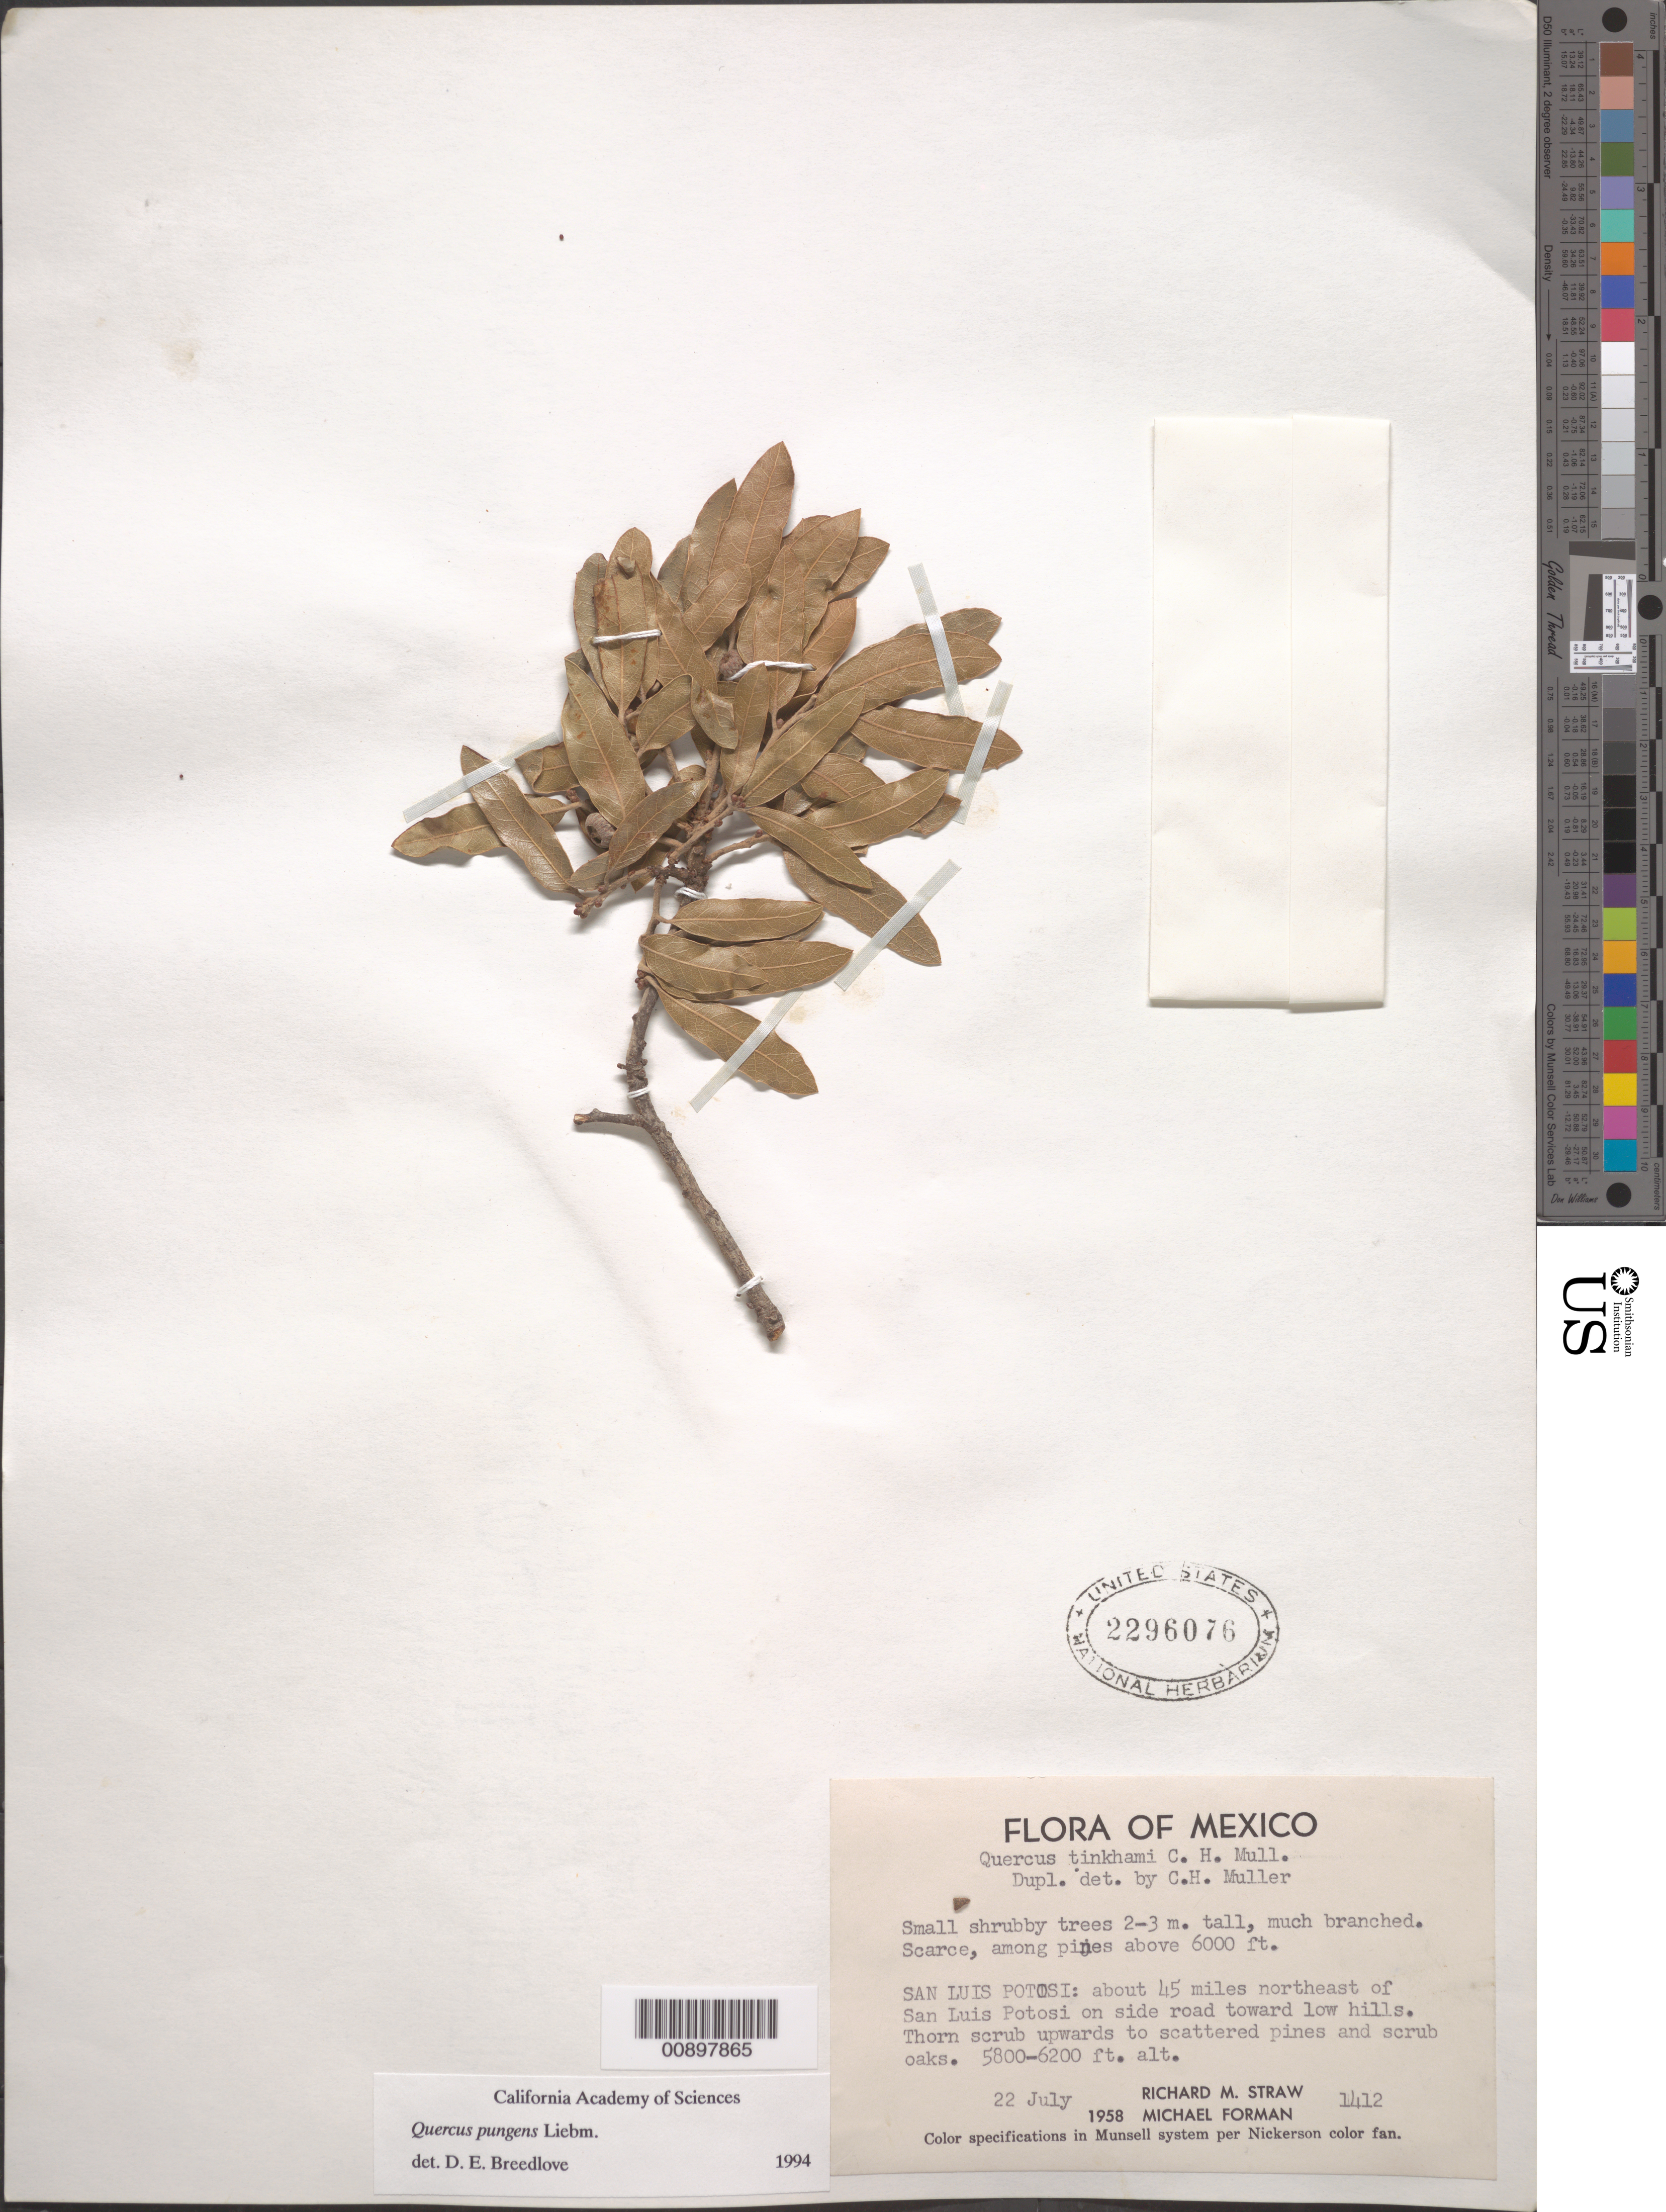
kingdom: Plantae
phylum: Tracheophyta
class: Magnoliopsida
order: Fagales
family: Fagaceae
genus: Quercus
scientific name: Quercus pungens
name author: Liebm.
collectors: R. M. Straw & Forman, M.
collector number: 1412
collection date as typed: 22 Jul 1958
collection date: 1958-07-22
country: Mexico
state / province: San Luis Potosí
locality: San Luis Potosí: about 45 miles northeast of San Luis Potosí on side road toward low hills.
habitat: Thorn scrub upwards to scattered pines and scrub oaks. Among pines above 6000 ft.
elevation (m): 1768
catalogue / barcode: US 2296076